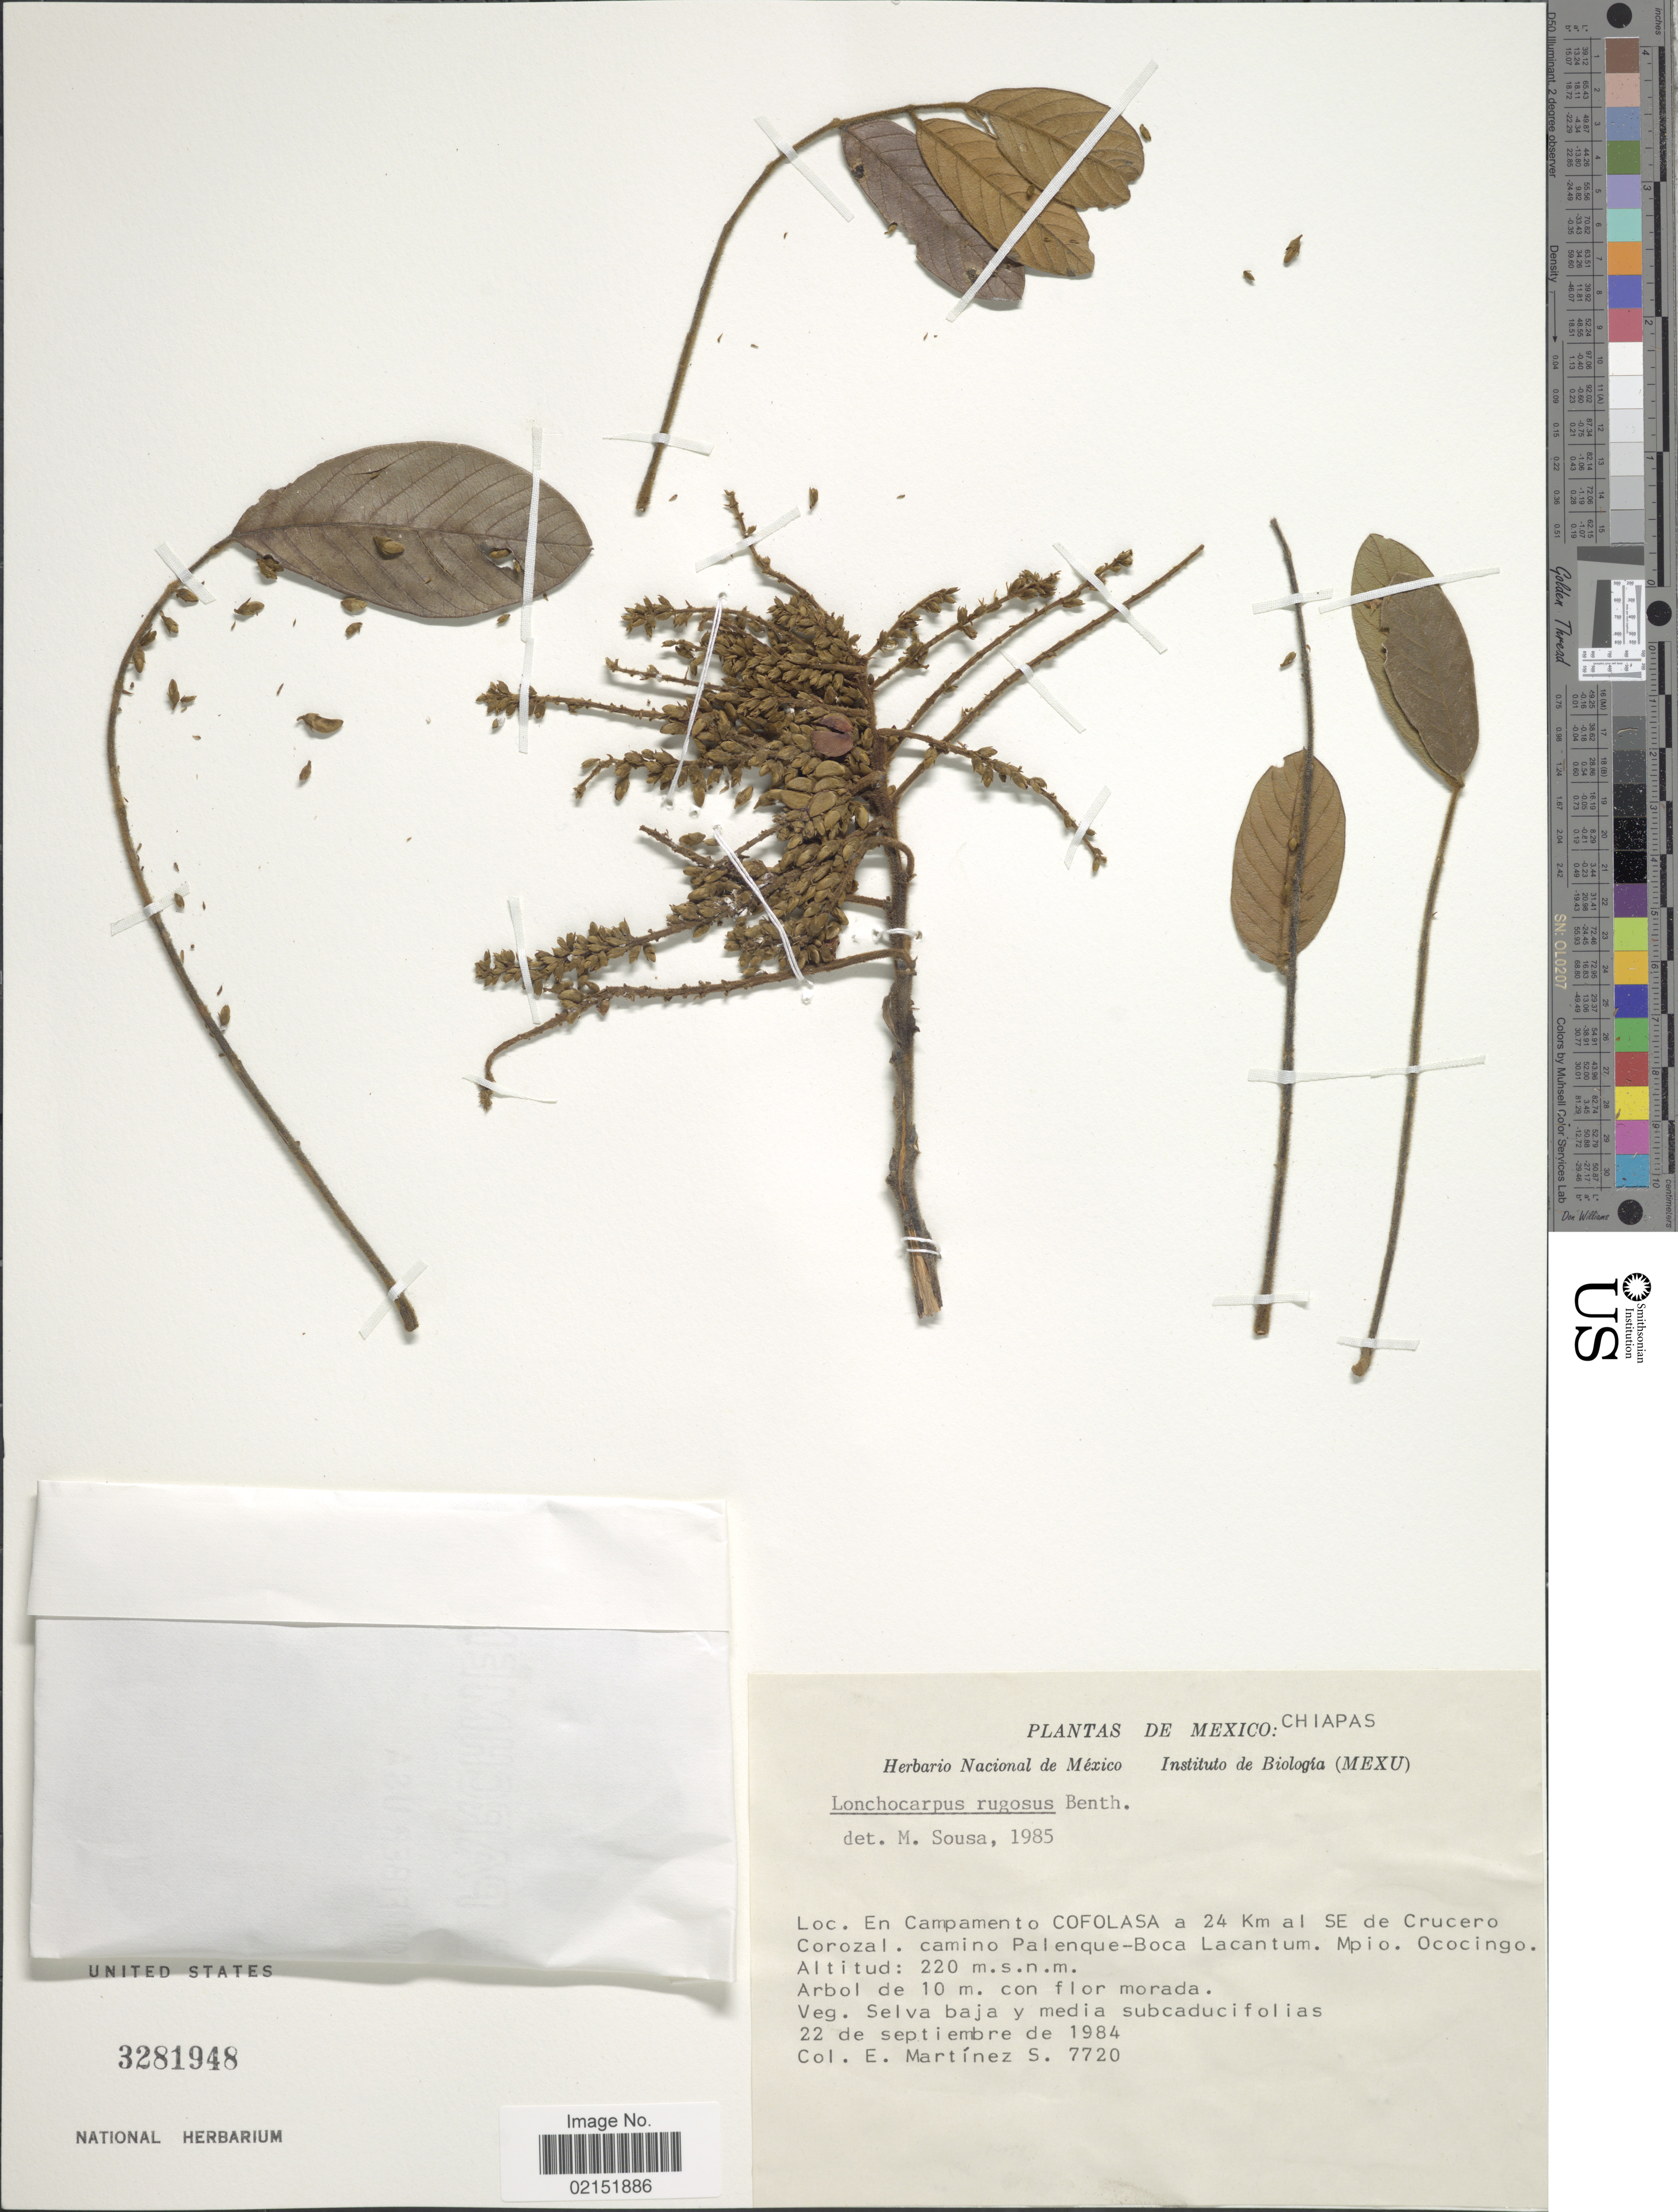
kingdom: Plantae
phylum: Tracheophyta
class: Magnoliopsida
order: Fabales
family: Fabaceae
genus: Lonchocarpus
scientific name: Lonchocarpus rugosus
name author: Benth.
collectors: E. M. Martínez S.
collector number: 7720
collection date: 1984-09-22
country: Mexico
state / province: Chiapas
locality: En Campamento Cofolasa a 24 km al SE de Crucero Corozal. camino Palenque-Boca Lacantum. Mpio. Ococingo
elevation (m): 220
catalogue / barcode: US 3281948